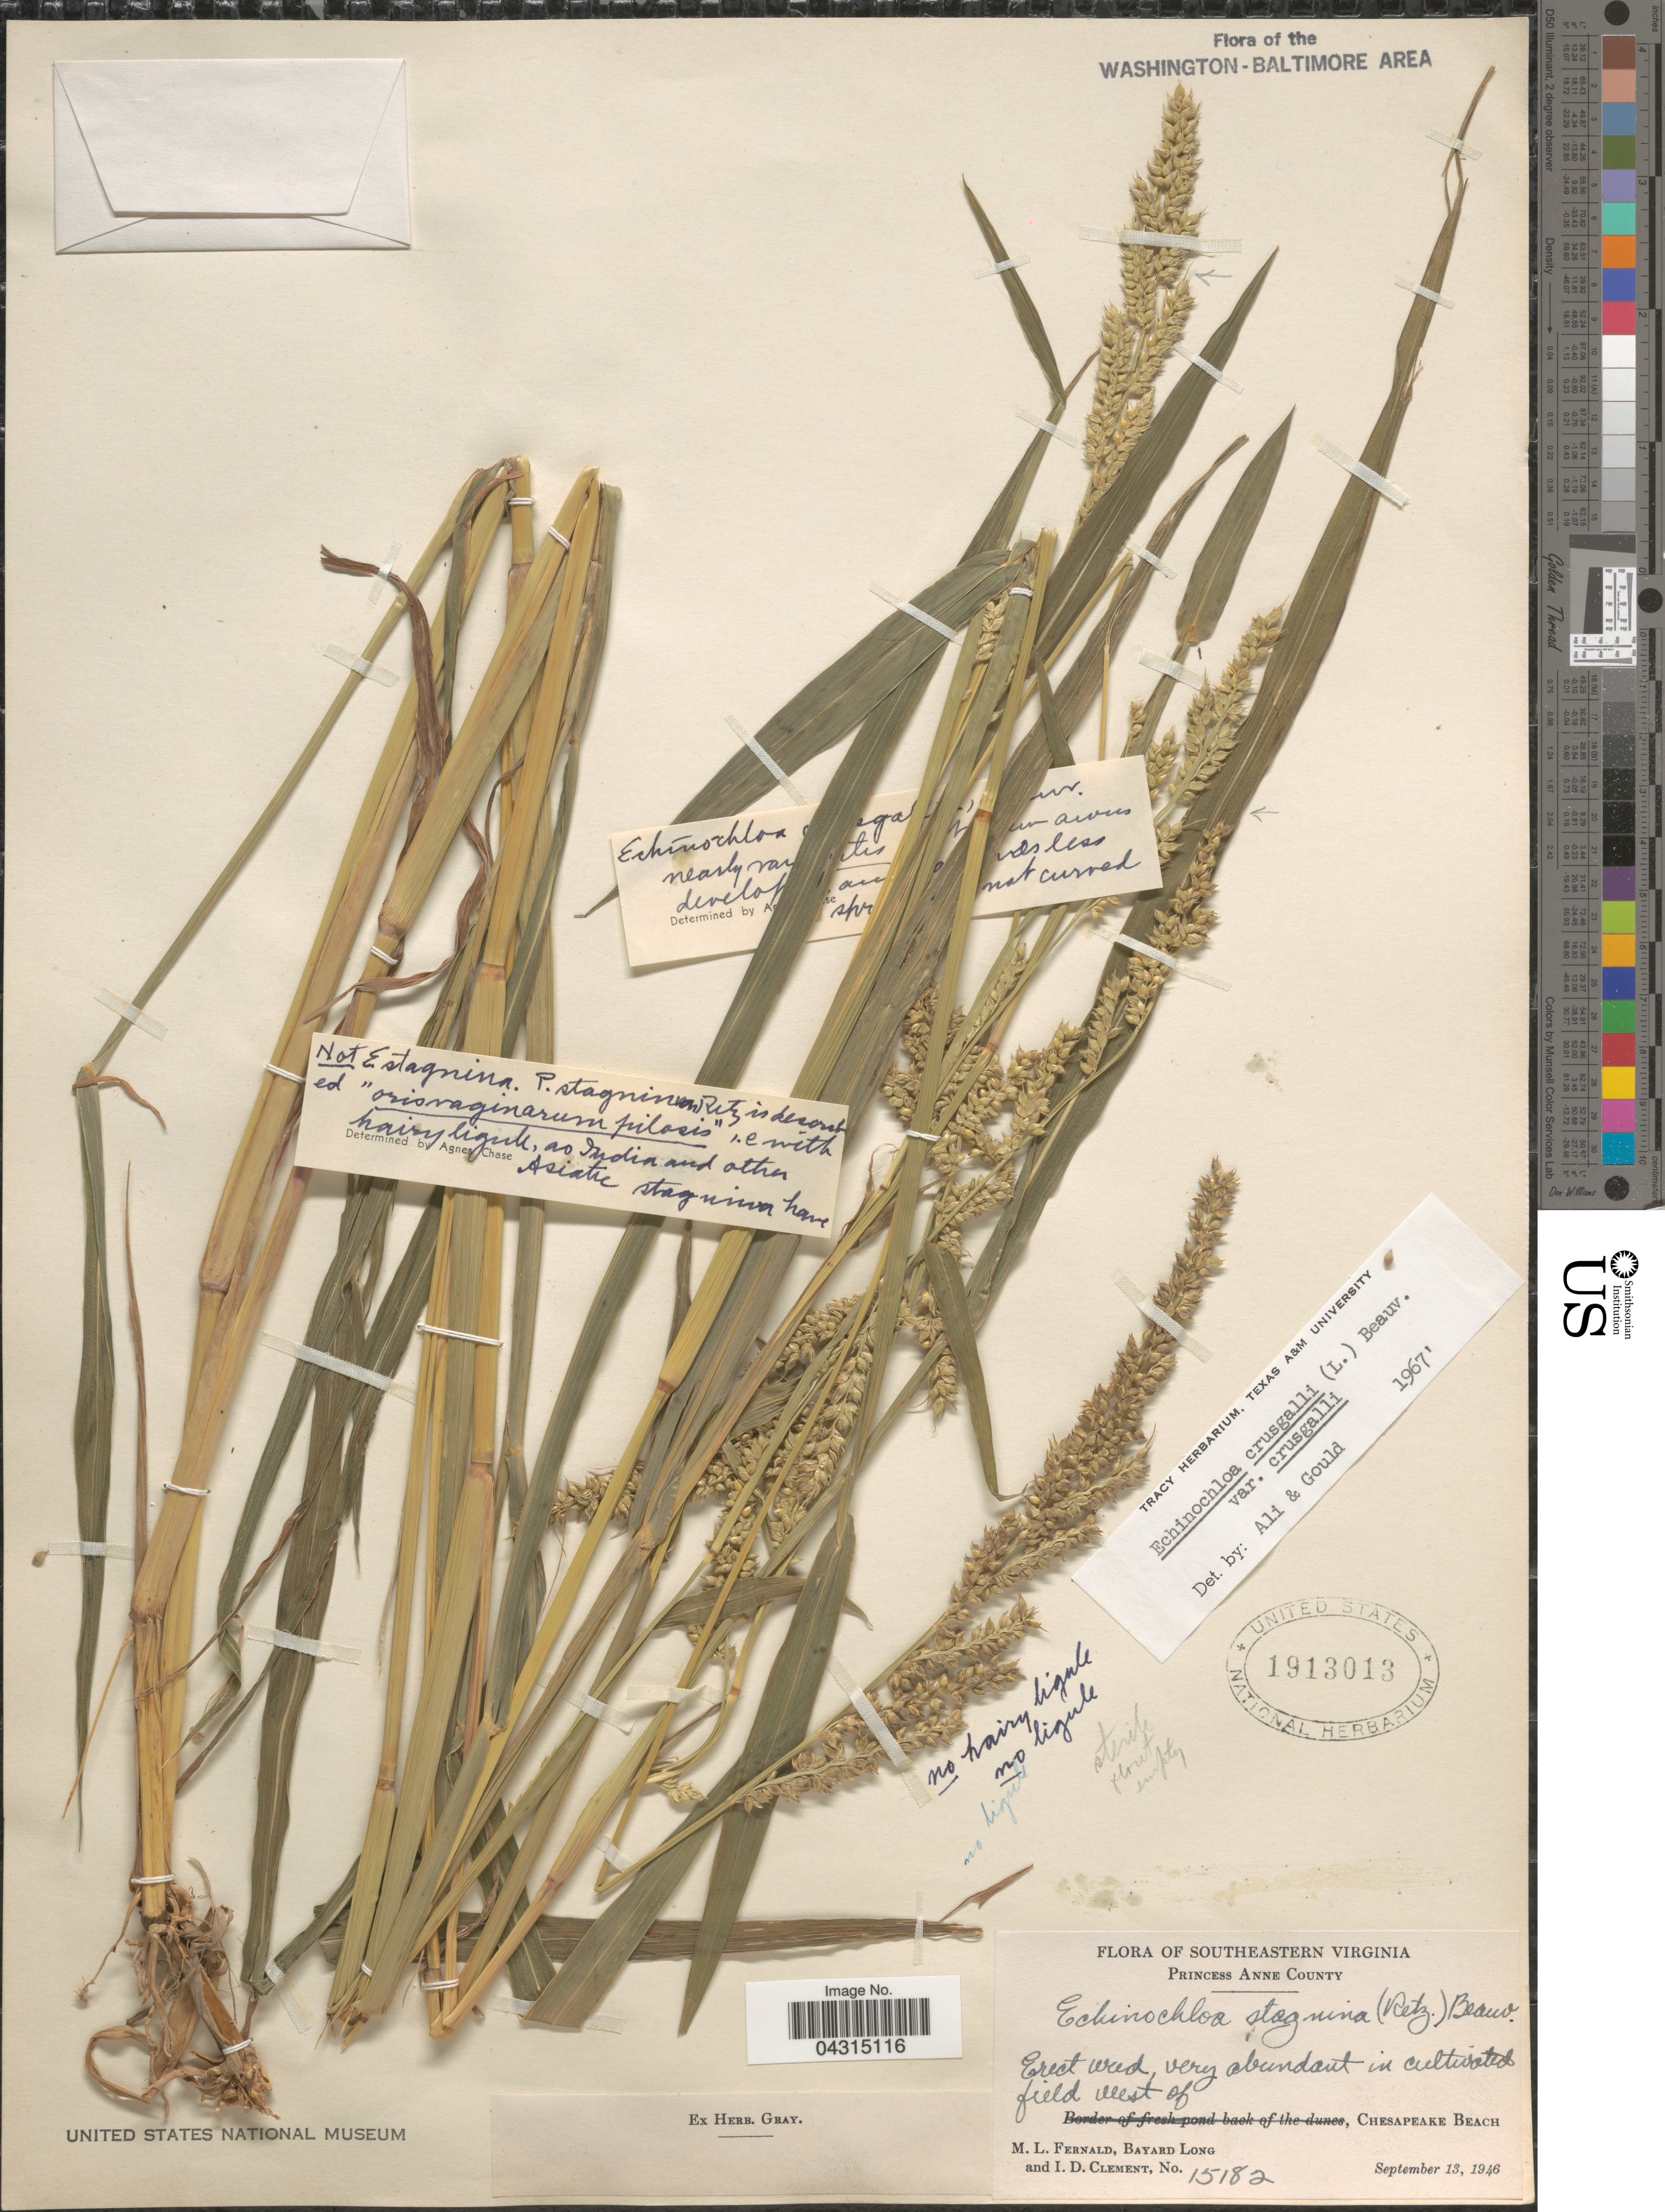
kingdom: Plantae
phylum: Tracheophyta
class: Liliopsida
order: Poales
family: Poaceae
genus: Echinochloa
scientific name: Echinochloa crus-galli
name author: (L.) P. Beauv.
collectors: M. L. Fernald, B. Long & I. Clement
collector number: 15182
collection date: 1946-09-13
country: United States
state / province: Virginia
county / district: City of Virginia Beach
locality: Southeastern Virginia. Princess Anne County. Chesapeake Beach.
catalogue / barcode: US 1913013